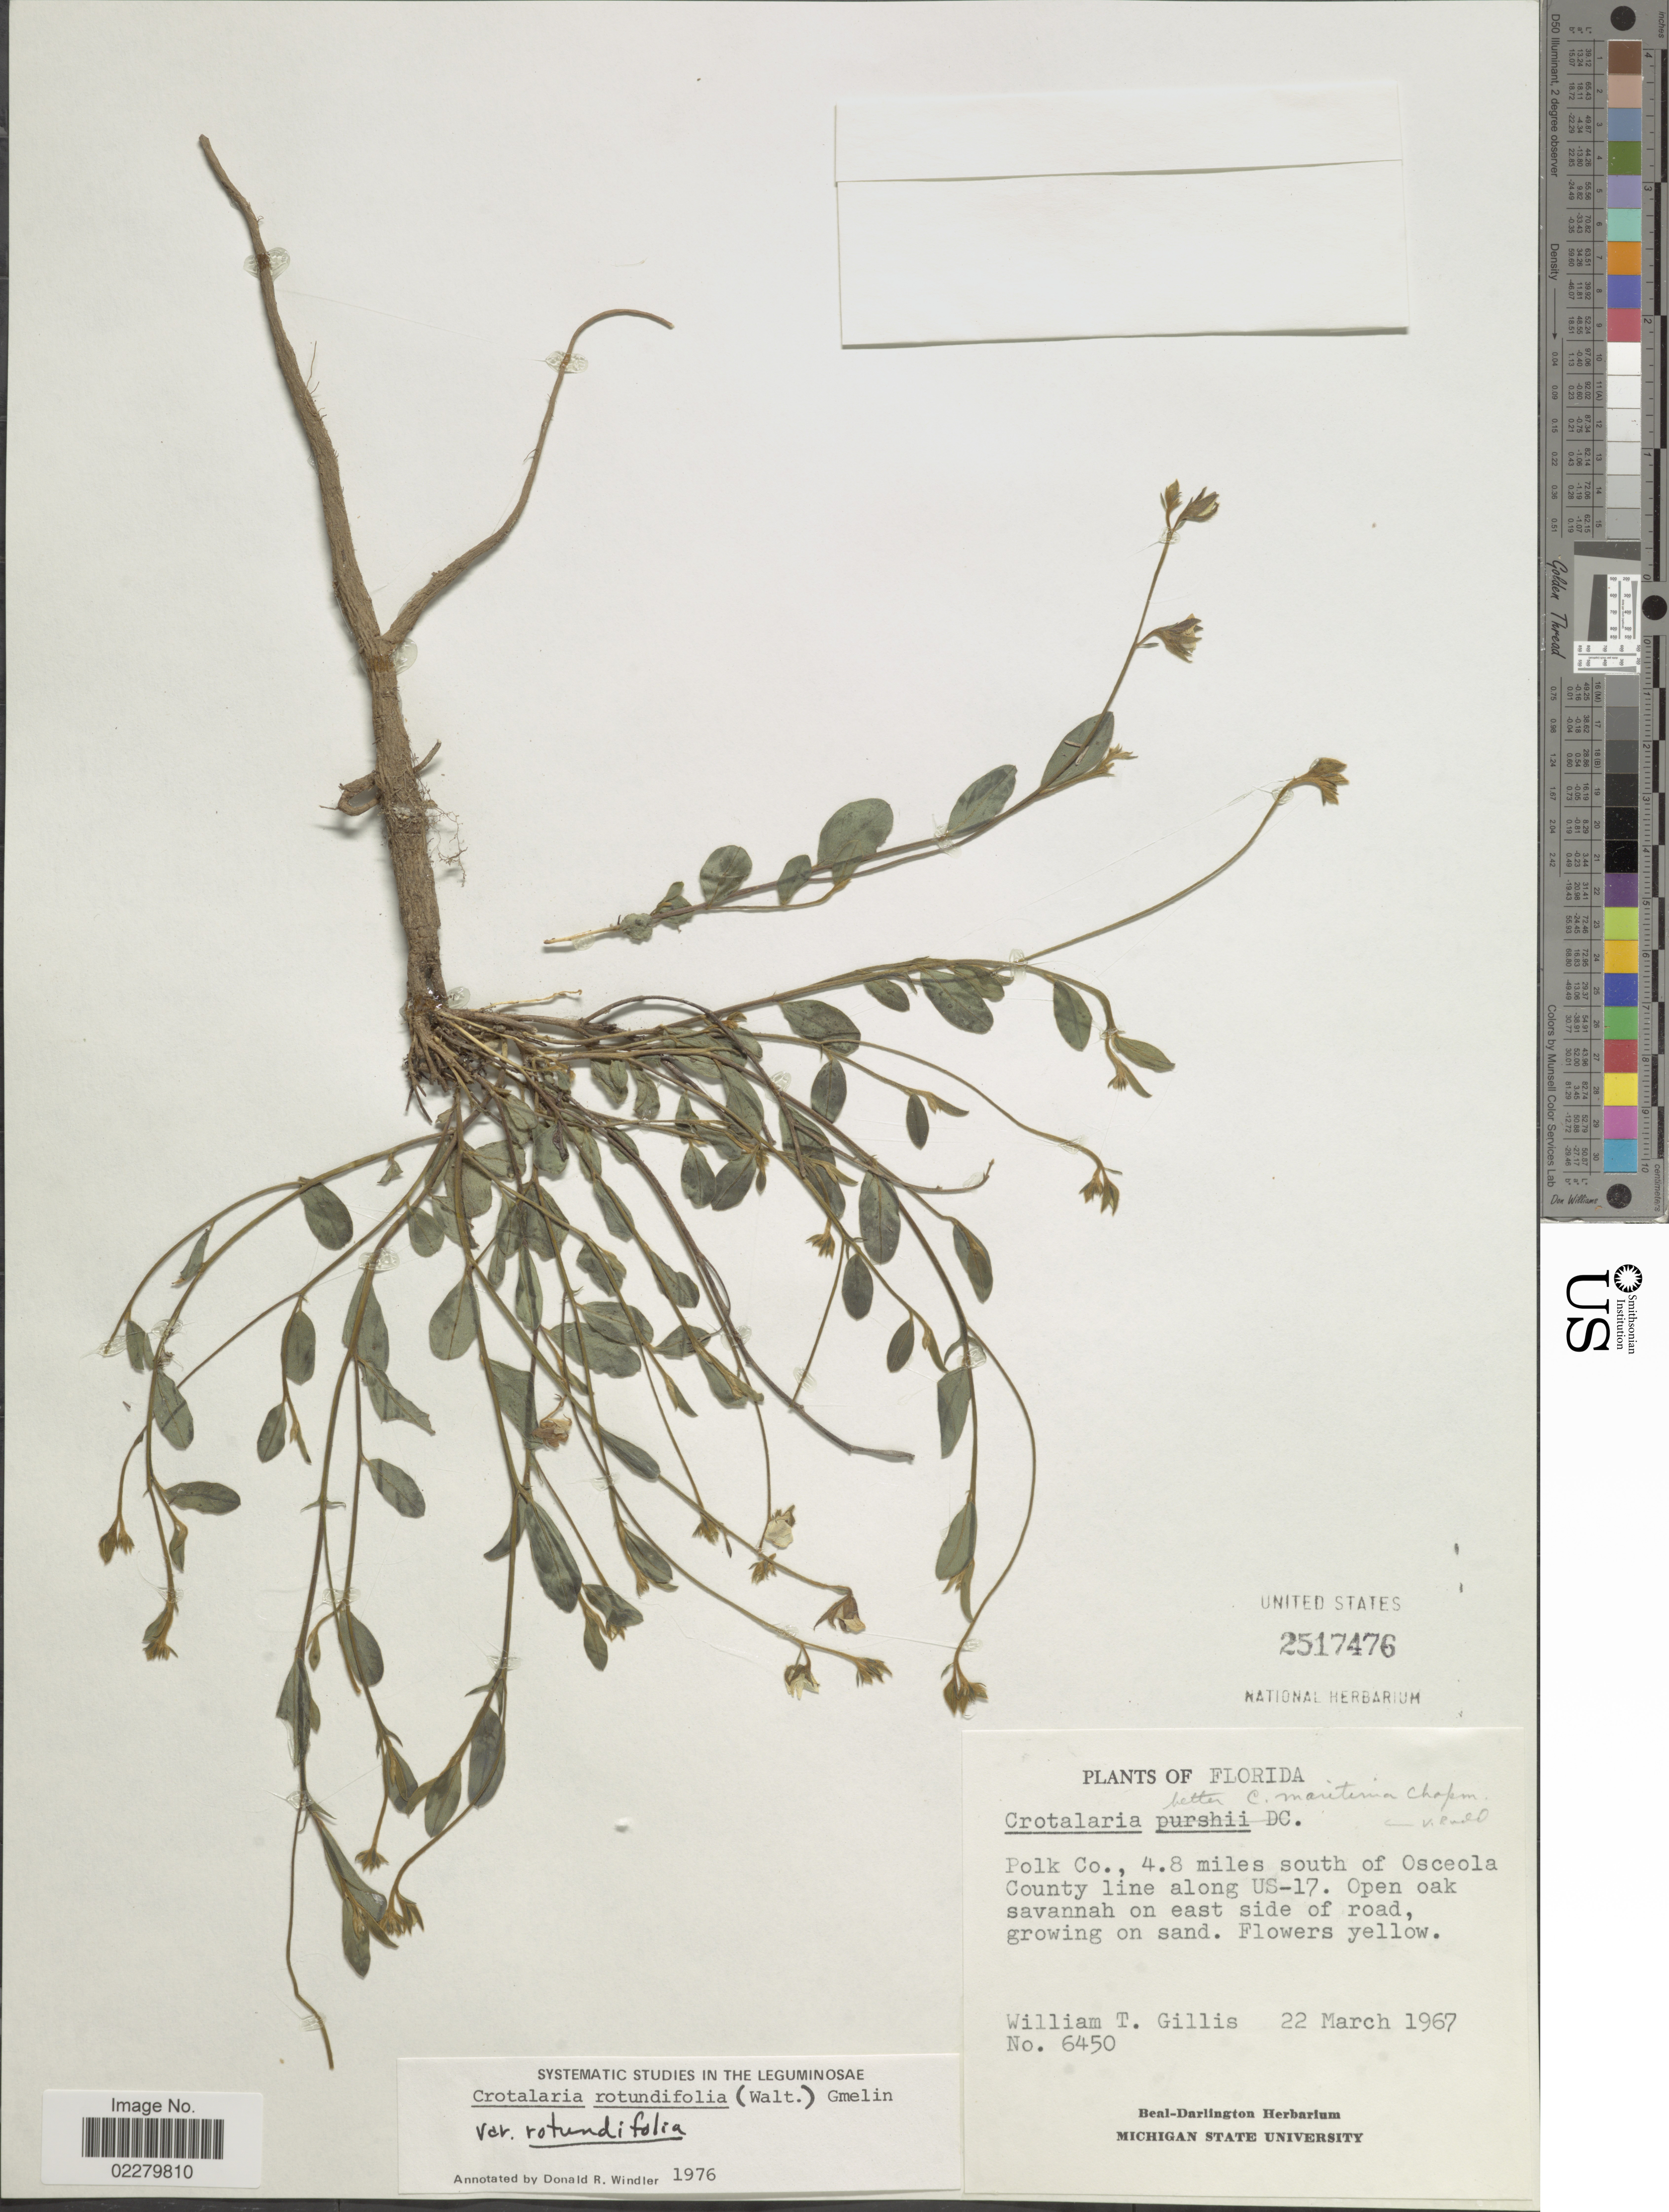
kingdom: Plantae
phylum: Tracheophyta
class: Magnoliopsida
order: Fabales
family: Fabaceae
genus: Crotalaria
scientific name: Crotalaria rotundifolia var. rotundifolia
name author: (Walter) J.F. Gmel.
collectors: W. T. Gillis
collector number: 6450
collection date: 1967-03-22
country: United States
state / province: Florida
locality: Polk Co., 4.8 miles south of Osceola County line along US-17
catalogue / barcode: US 2517476